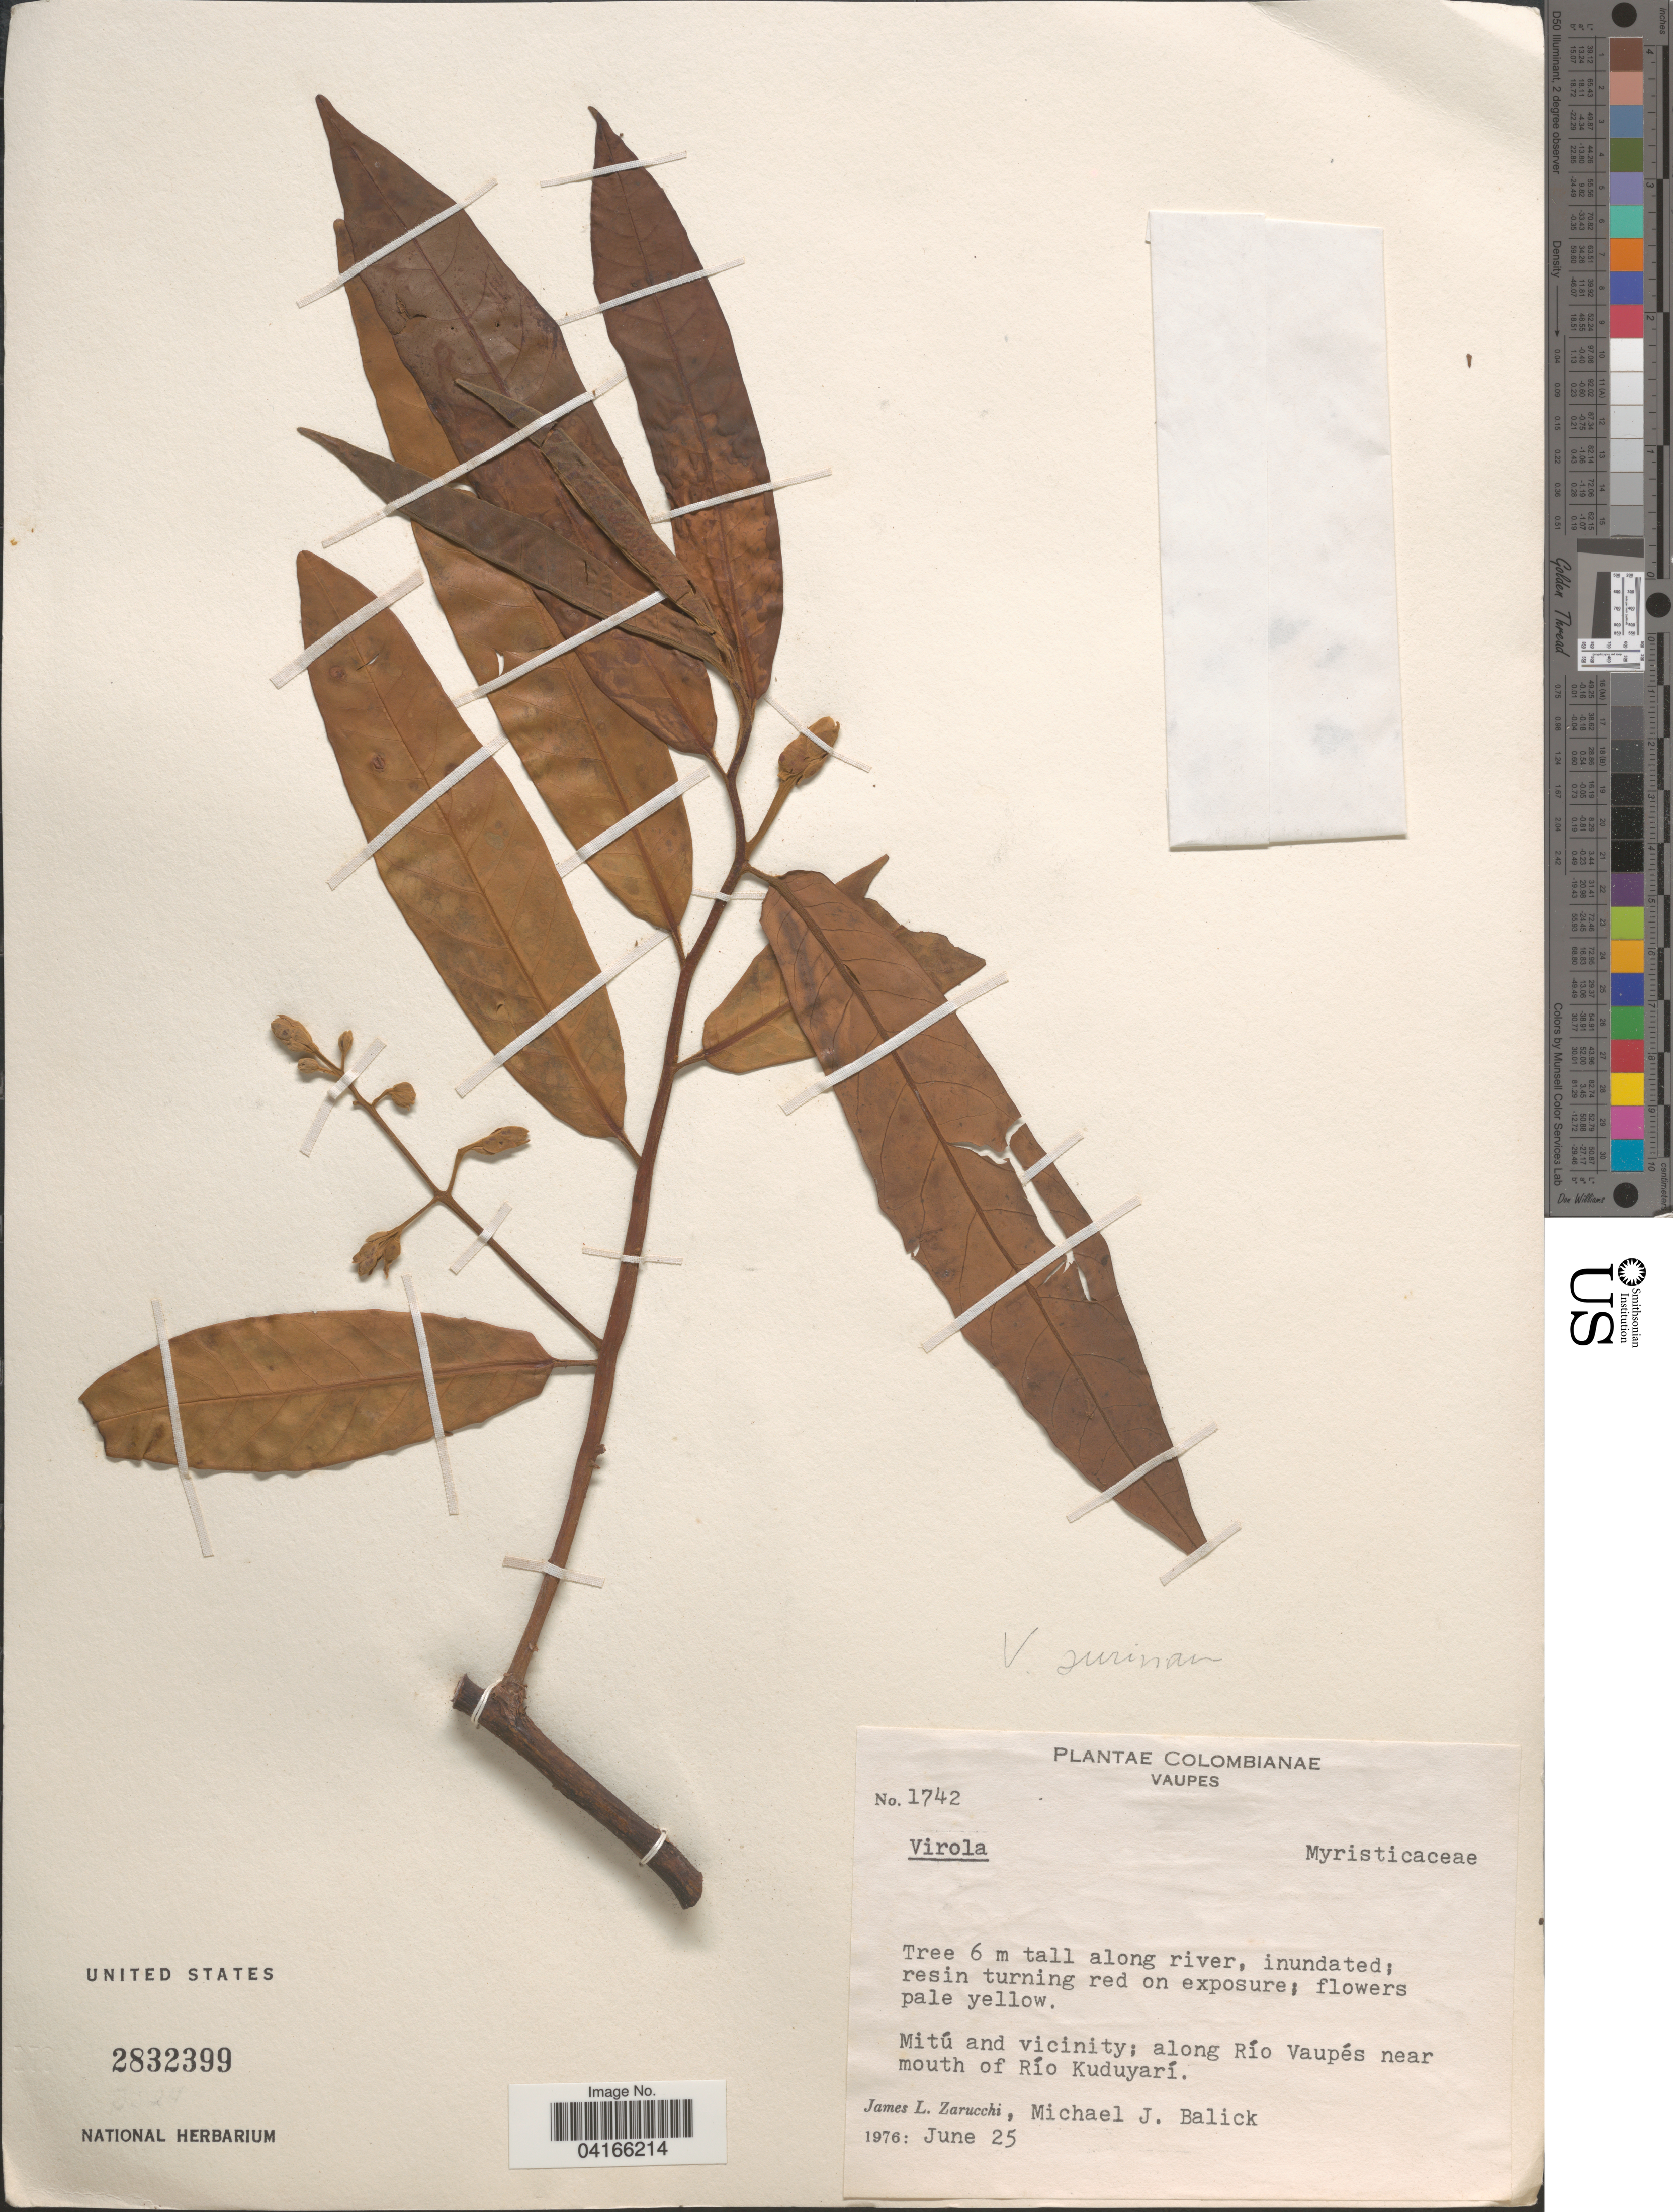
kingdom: Plantae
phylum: Tracheophyta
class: Magnoliopsida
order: Magnoliales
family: Myristicaceae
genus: Virola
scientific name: Virola sp.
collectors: J. L. Zarucchi & M. J. Balick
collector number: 1742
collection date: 1976-06-25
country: Colombia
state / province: Vaupés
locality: Mitú and vicinity; along Río Vaupés near mouth of Río Kuduyarí.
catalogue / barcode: US 2832399